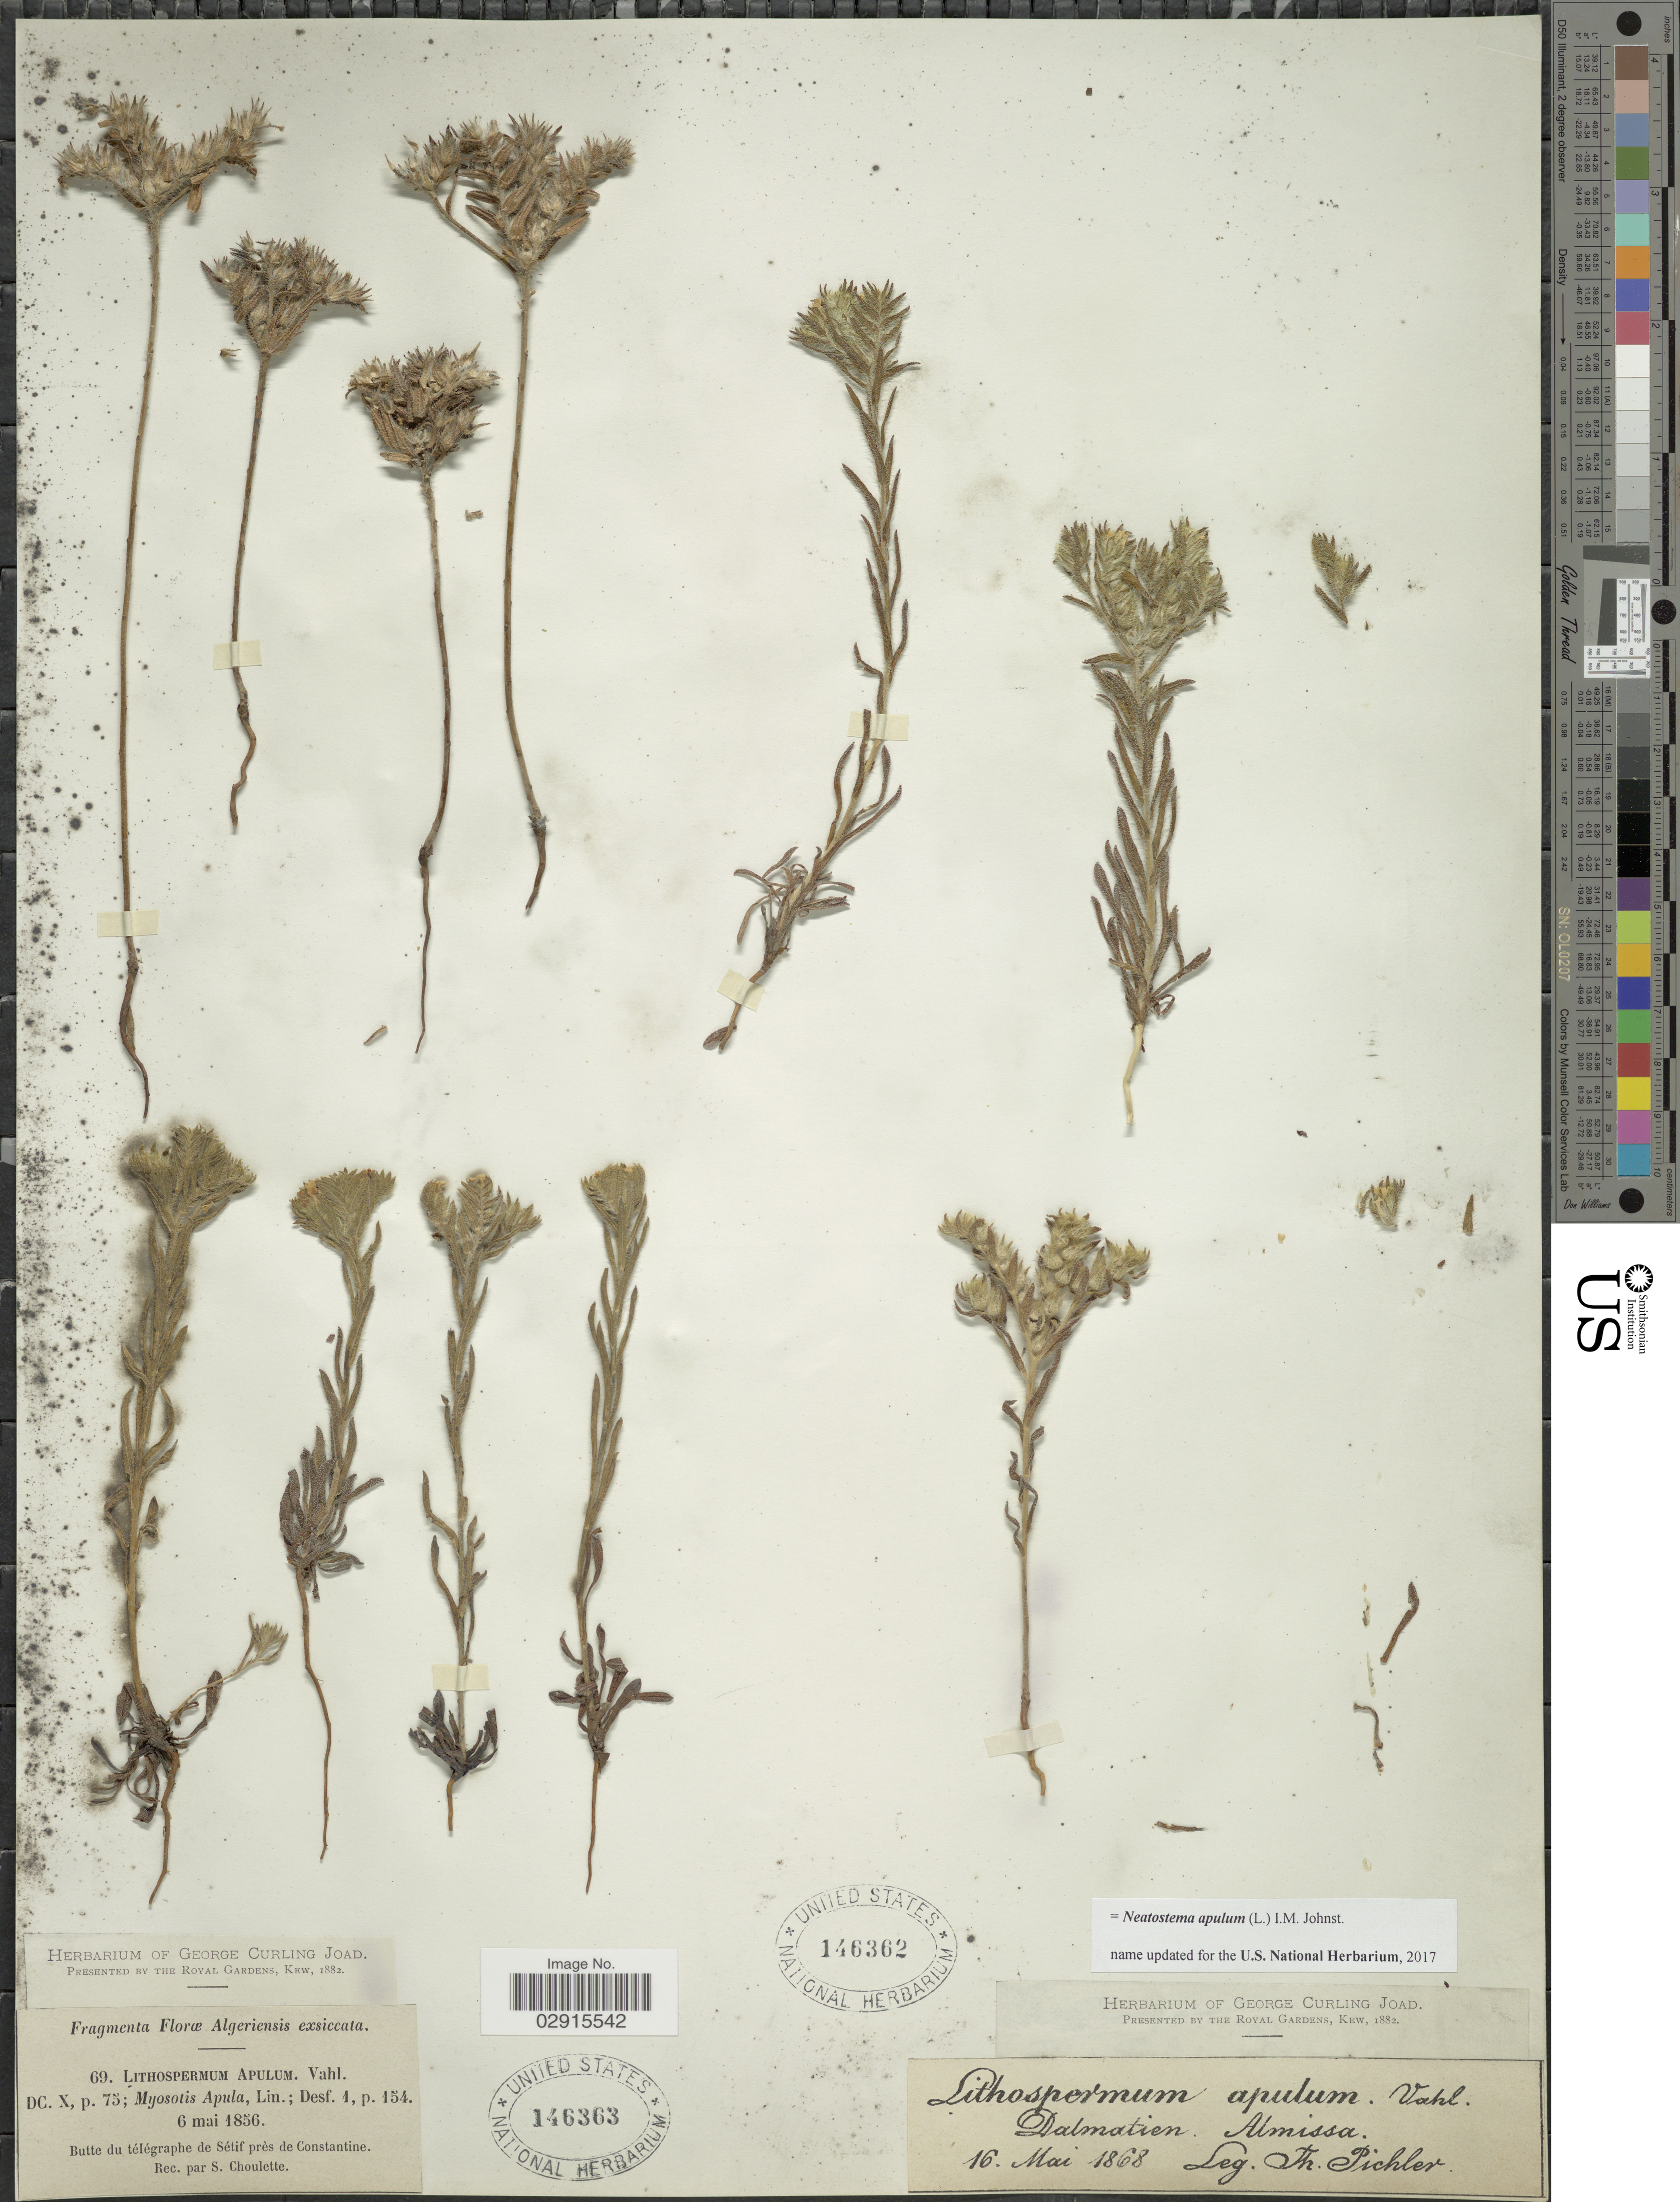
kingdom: Plantae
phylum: Tracheophyta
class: Magnoliopsida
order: Boraginales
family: Boraginaceae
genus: Neatostema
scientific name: Neatostema apulum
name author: (L.) I.M. Johnst.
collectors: T. Pichler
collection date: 1868-05-16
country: Croatia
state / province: Split-Dalmatia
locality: Dalmatien. Almissa.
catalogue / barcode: US 146362-2